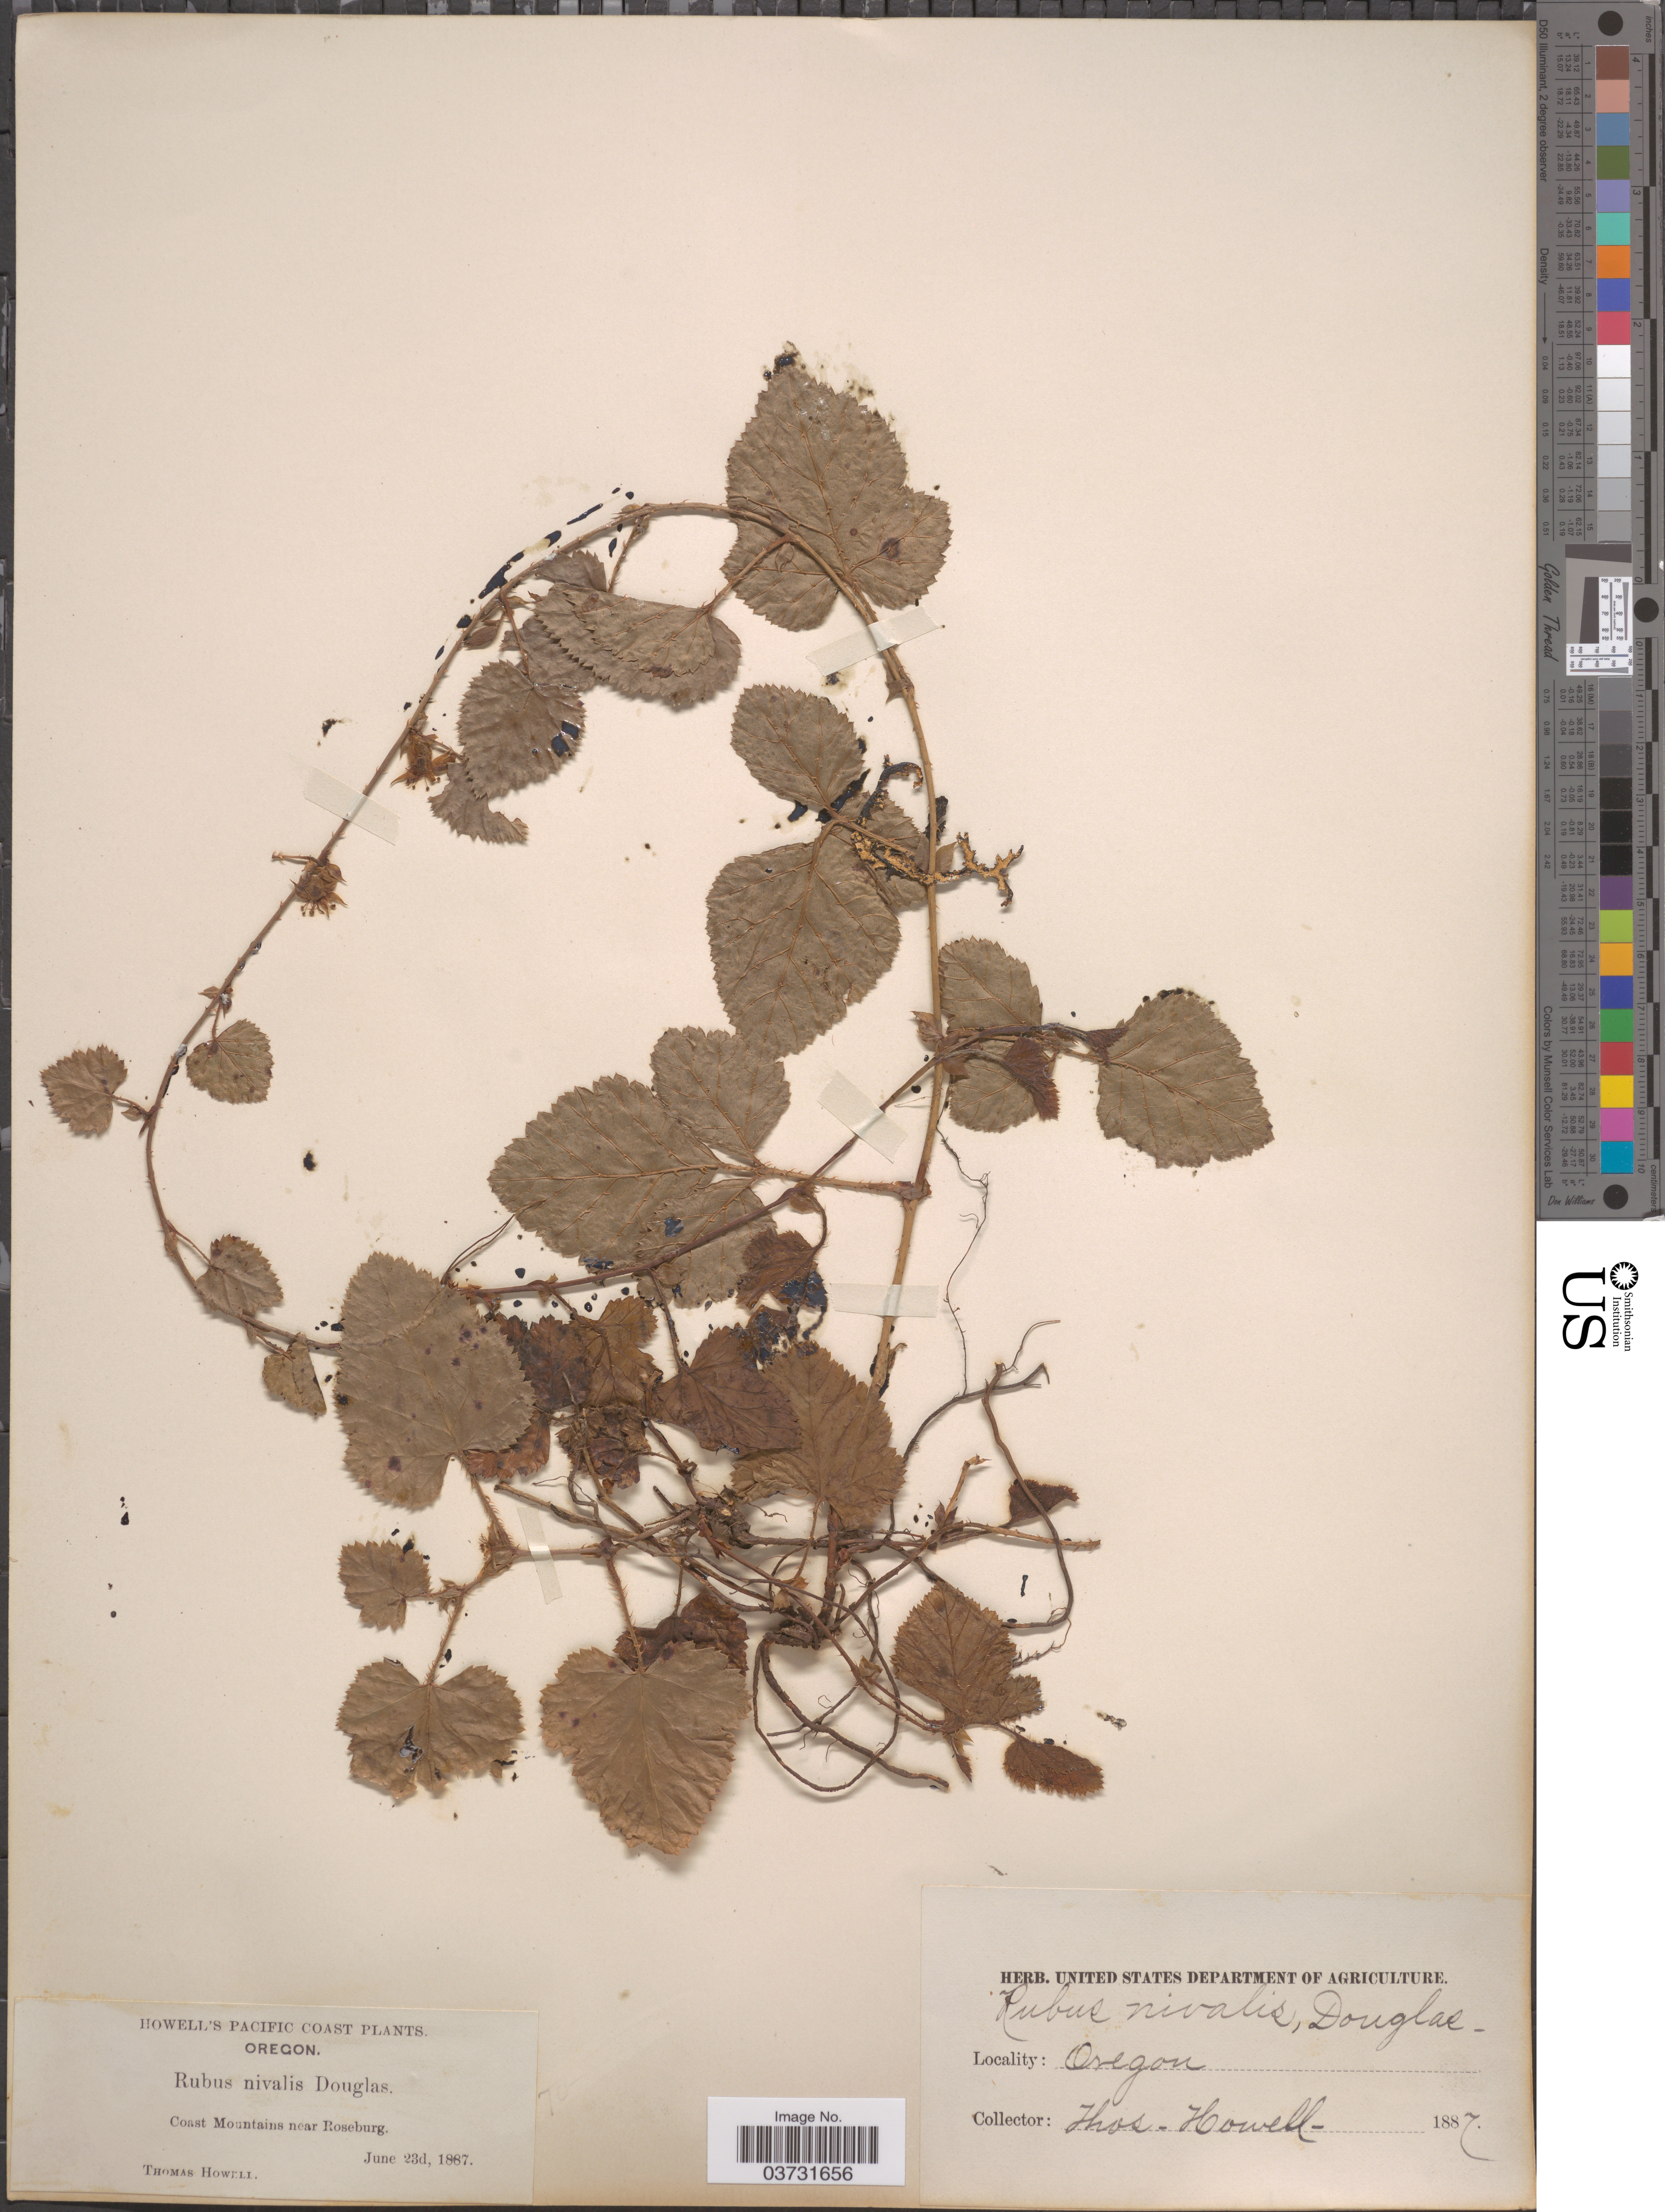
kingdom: Plantae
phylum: Tracheophyta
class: Magnoliopsida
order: Rosales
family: Rosaceae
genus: Rubus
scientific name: Rubus nivalis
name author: Douglas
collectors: T. Howell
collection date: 1887-06-23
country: United States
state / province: Oregon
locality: Pacific Coast. Coast Mountains near Roseburg.